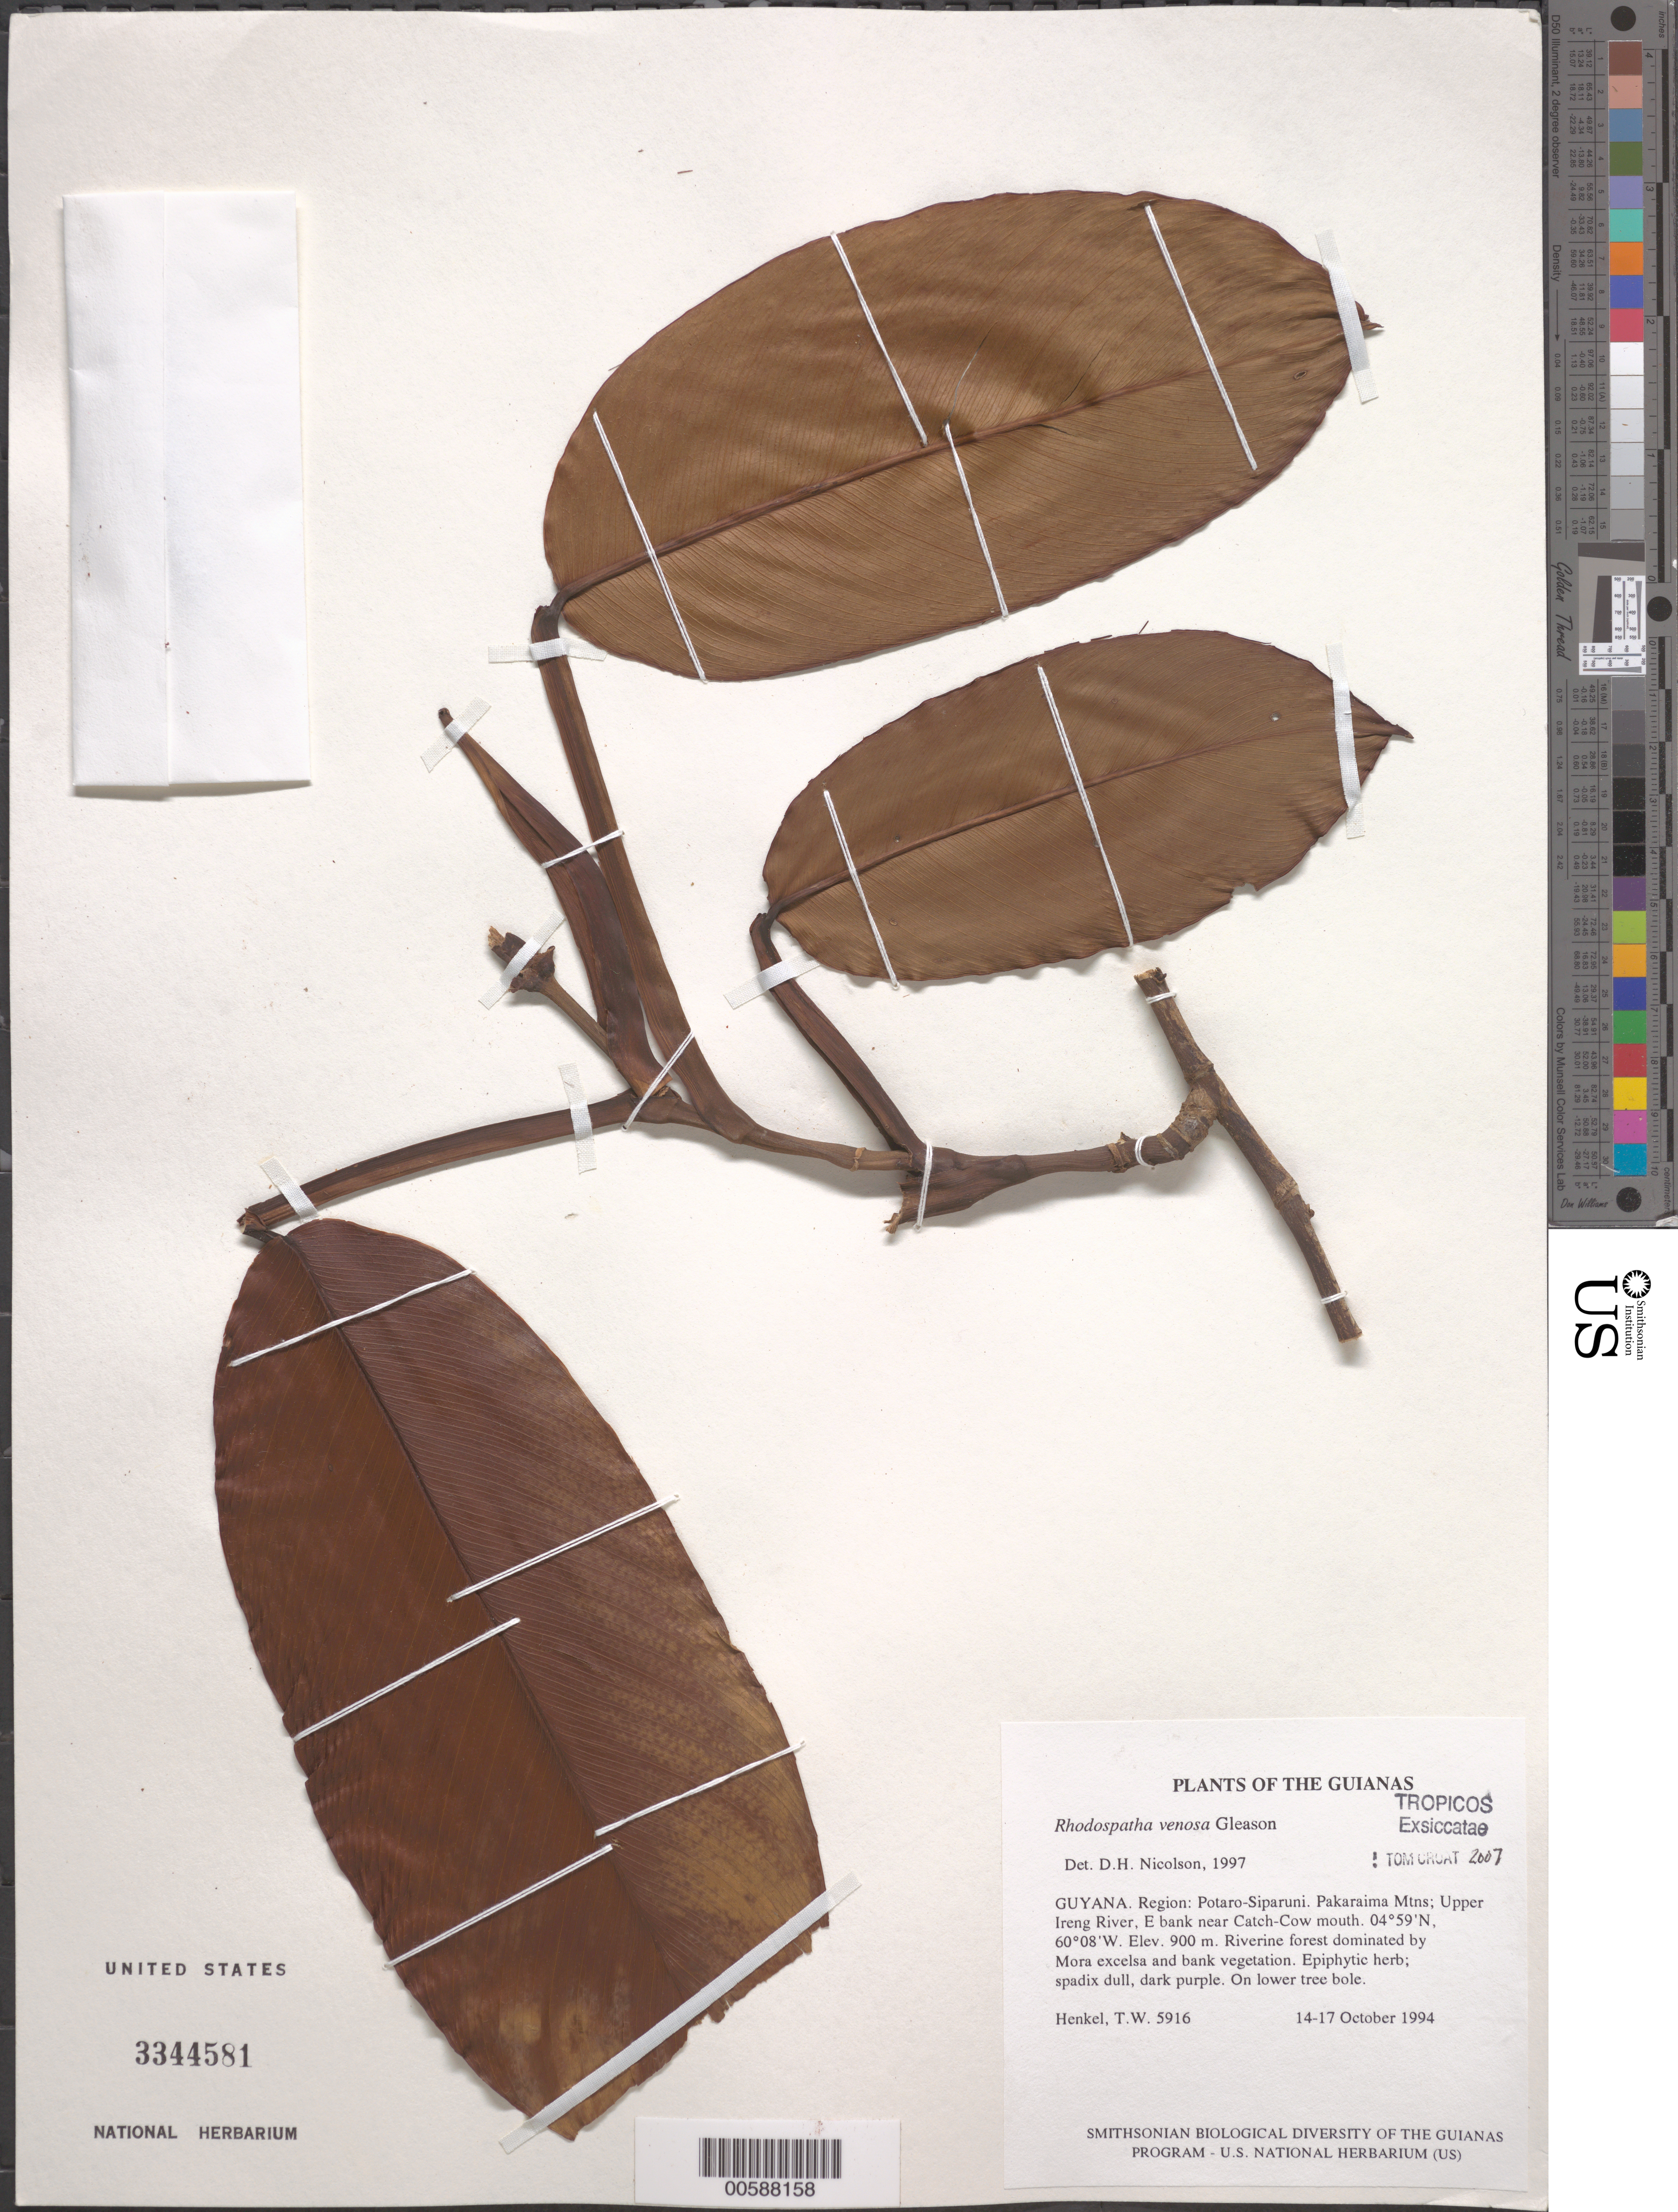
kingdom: Plantae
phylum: Tracheophyta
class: Liliopsida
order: Alismatales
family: Araceae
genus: Rhodospatha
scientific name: Rhodospatha venosa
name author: Gleason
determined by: Nicolson, Dan H.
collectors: T. Henkel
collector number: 5916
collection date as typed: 14-17 October 1994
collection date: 1994-10-14/1994-10-17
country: Guyana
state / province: Potaro-Siparuni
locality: Pakaraima Mtns; Upper Ireng River, E bank near Catch-Cow mouth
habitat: Riverine forest dominated by Mora excelsa and bank vegetation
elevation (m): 900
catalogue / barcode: US 3344581